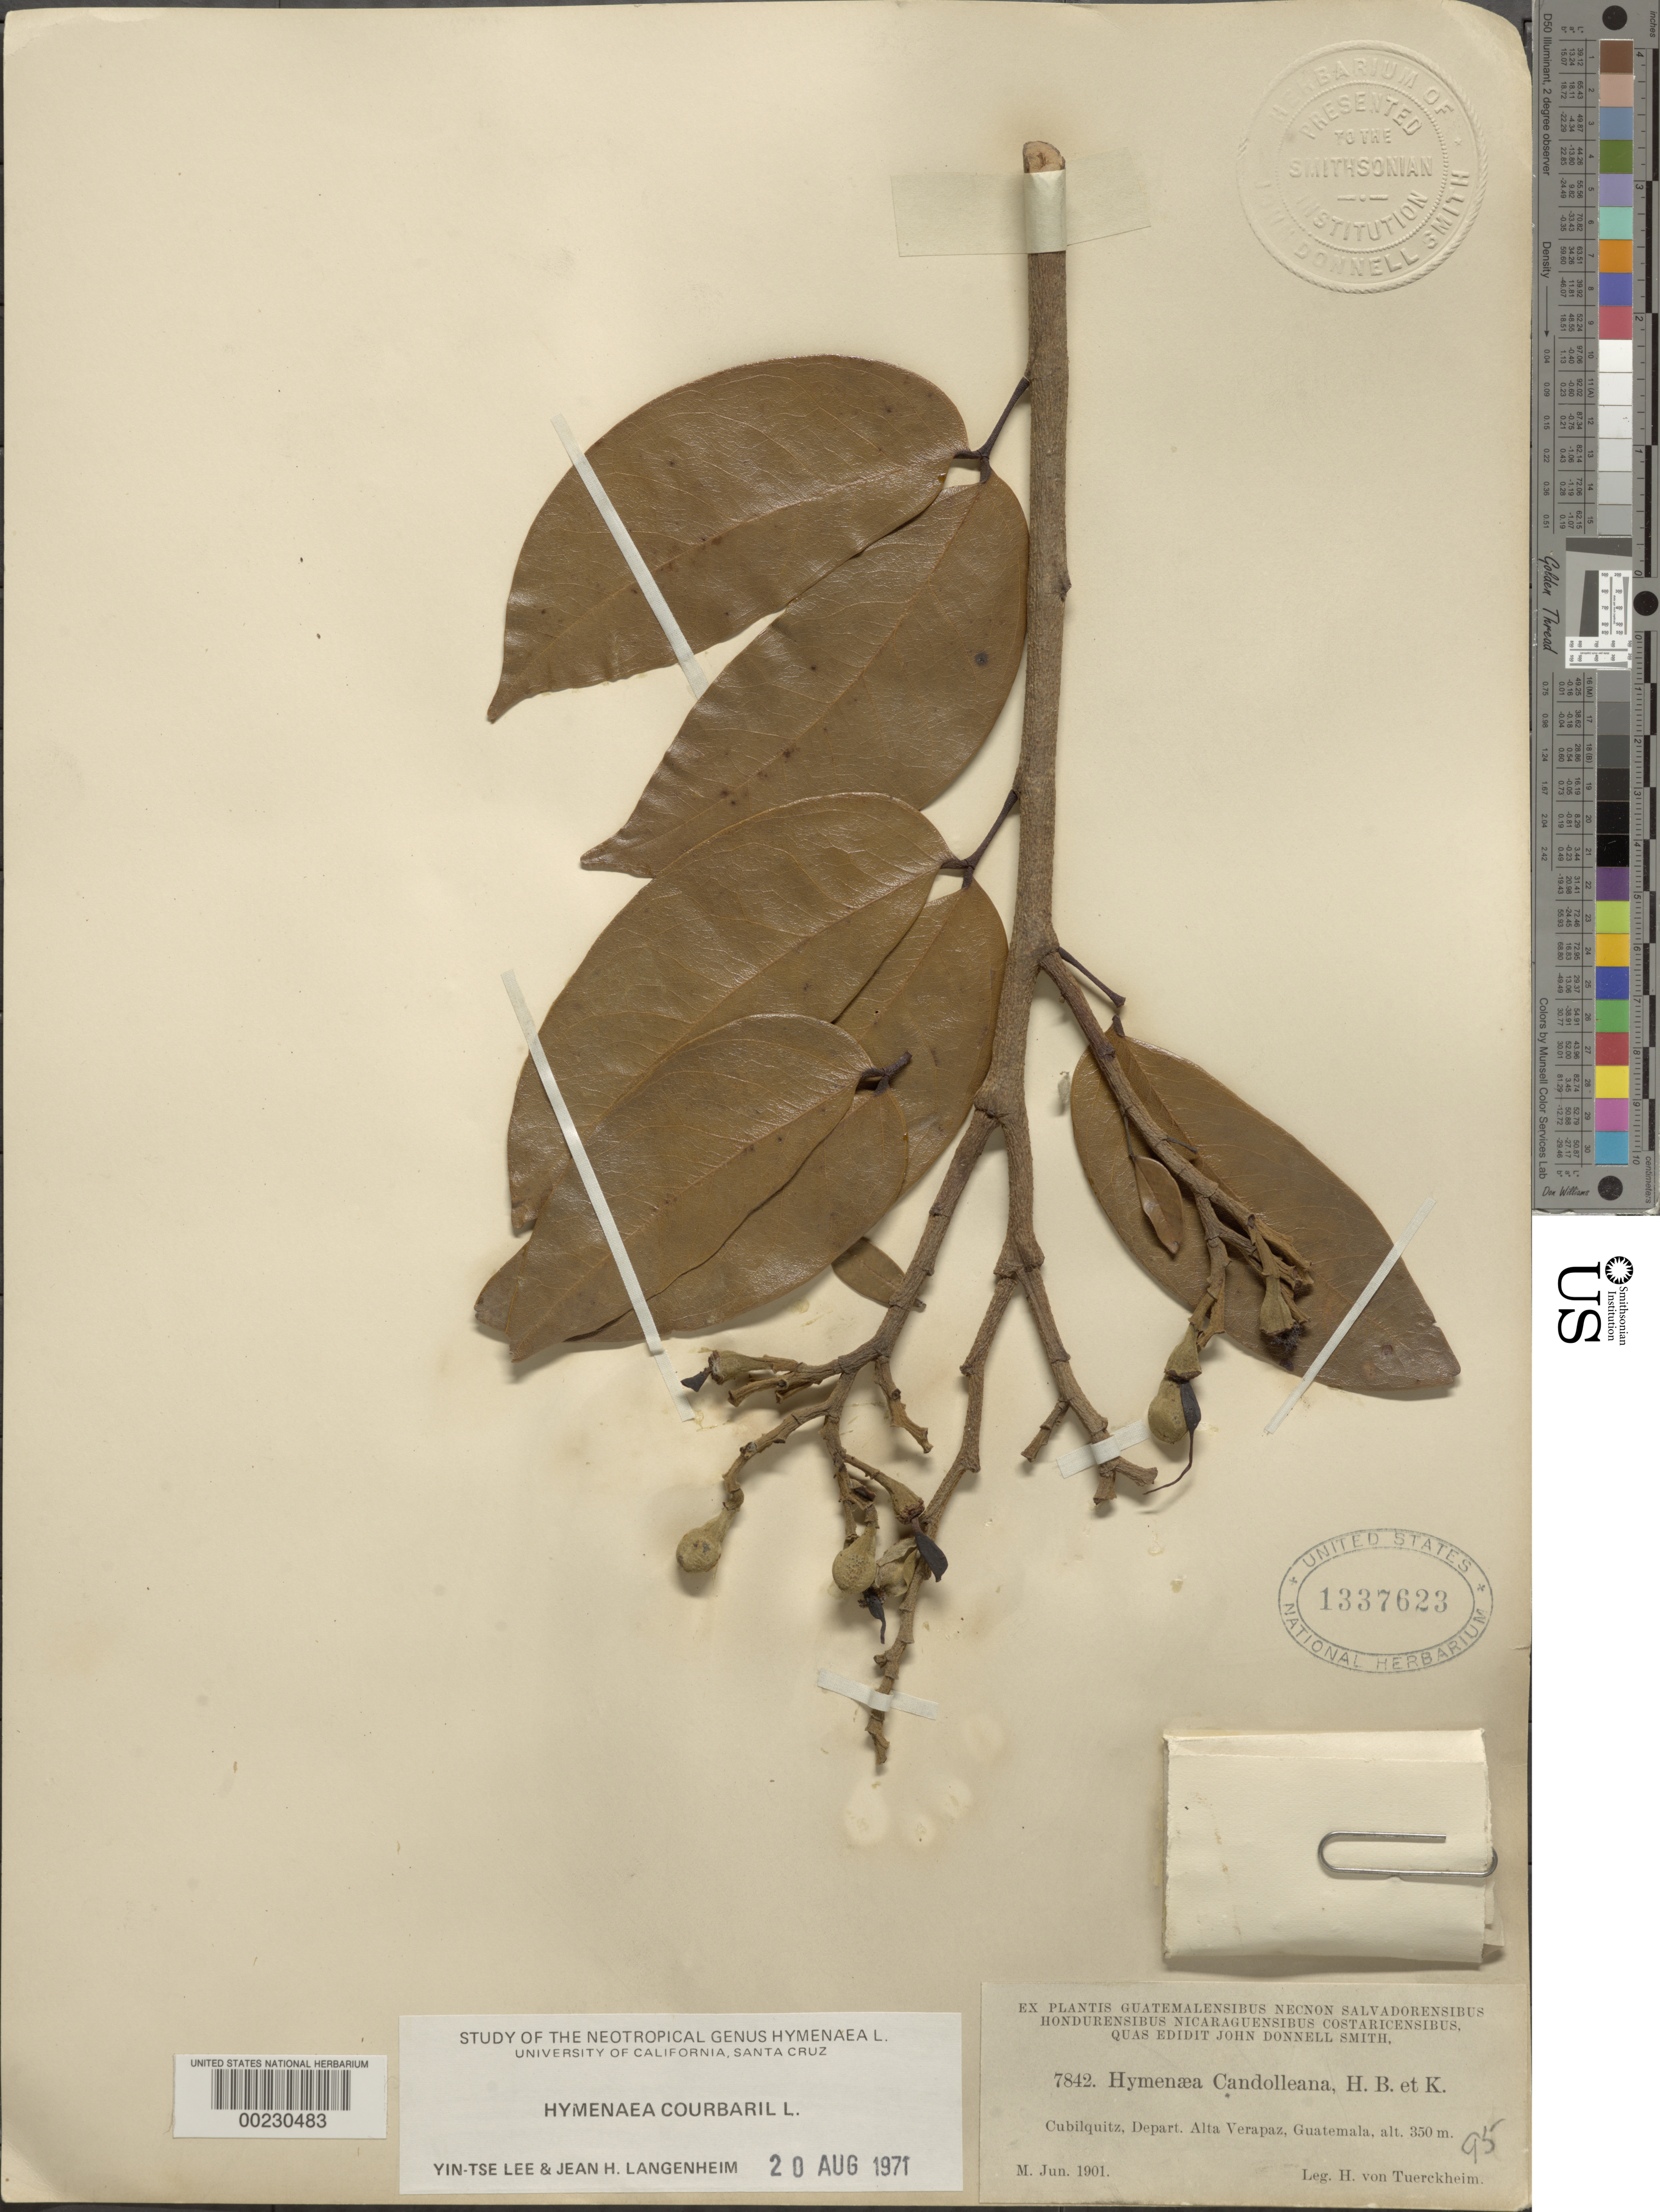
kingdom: Plantae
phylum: Tracheophyta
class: Magnoliopsida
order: Fabales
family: Fabaceae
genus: Hymenaea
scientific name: Hymenaea courbaril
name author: L.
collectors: H. von Türckheim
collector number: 7842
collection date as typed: Jun 1901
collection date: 1901-06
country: Guatemala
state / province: Alta Verapaz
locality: Cubilquitz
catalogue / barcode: US 1337623